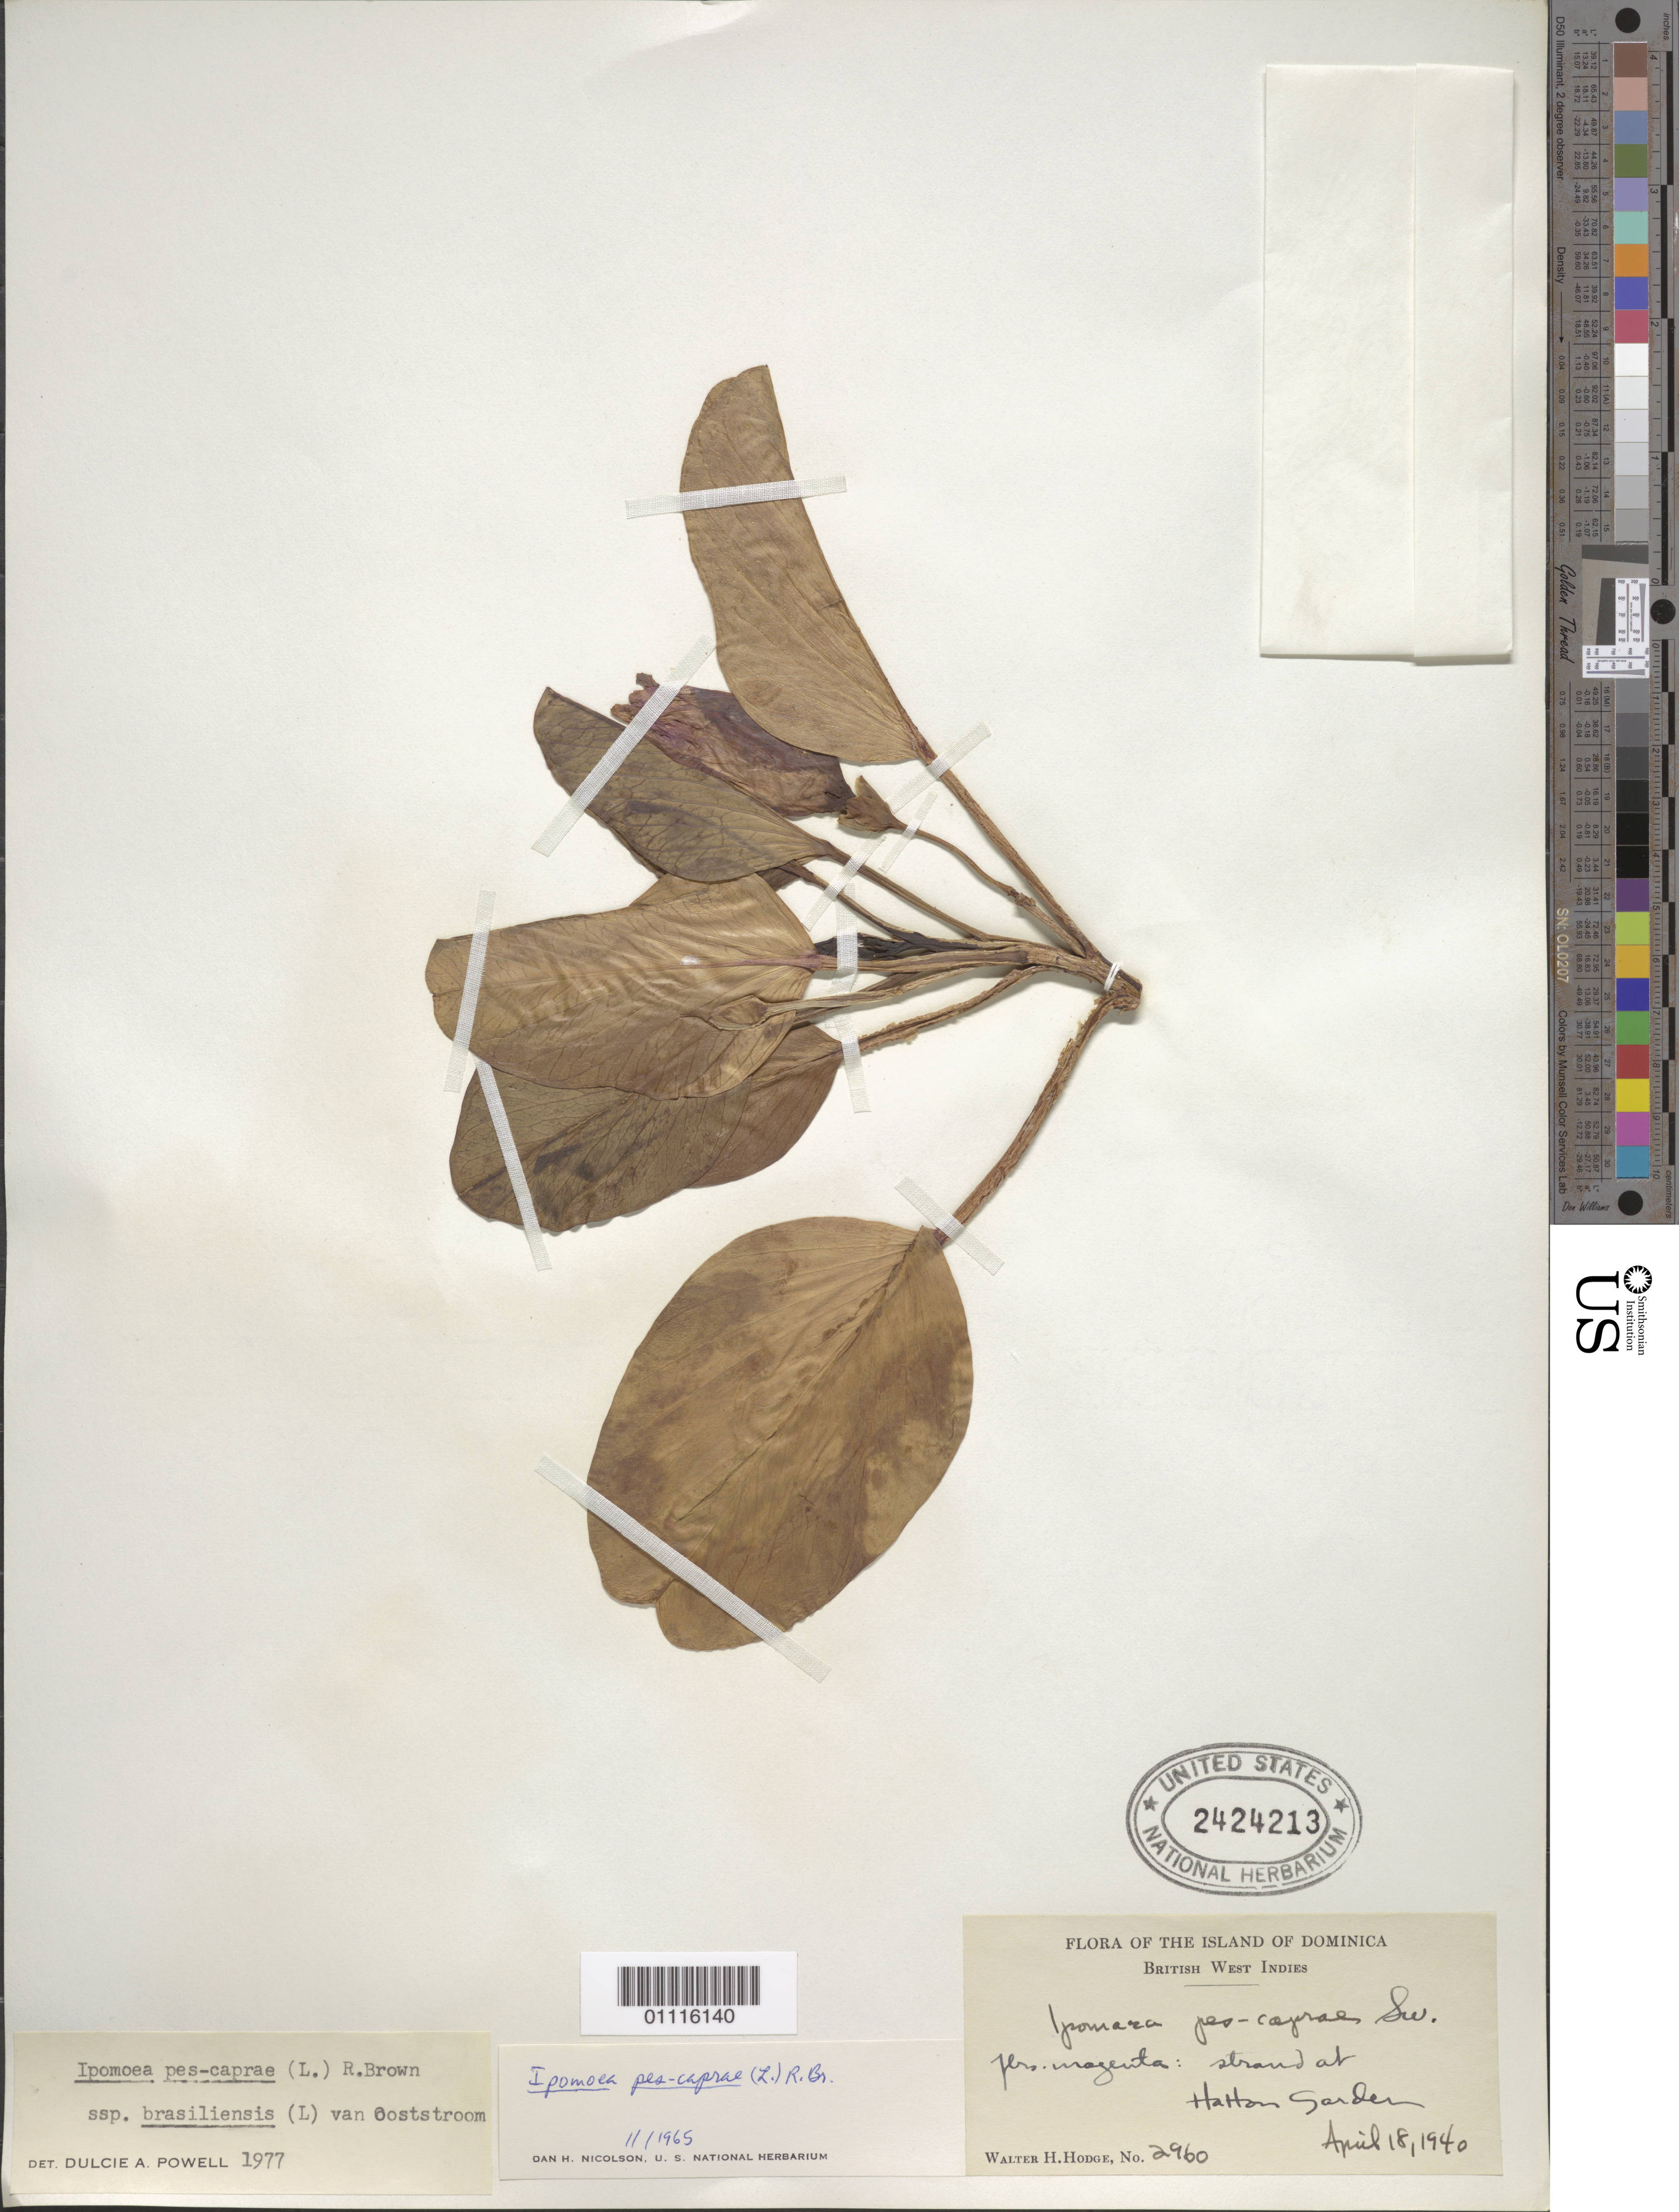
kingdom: Plantae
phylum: Tracheophyta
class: Magnoliopsida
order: Solanales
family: Convolvulaceae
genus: Ipomoea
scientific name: Ipomoea pes-caprae subsp. brasiliensis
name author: (L.) Ooststr.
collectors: W. Hodge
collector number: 2960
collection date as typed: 18 Apr 1940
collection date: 1940-04-18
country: Dominica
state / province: St. Andrew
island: Dominica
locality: Hatton Garden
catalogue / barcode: US 2424213